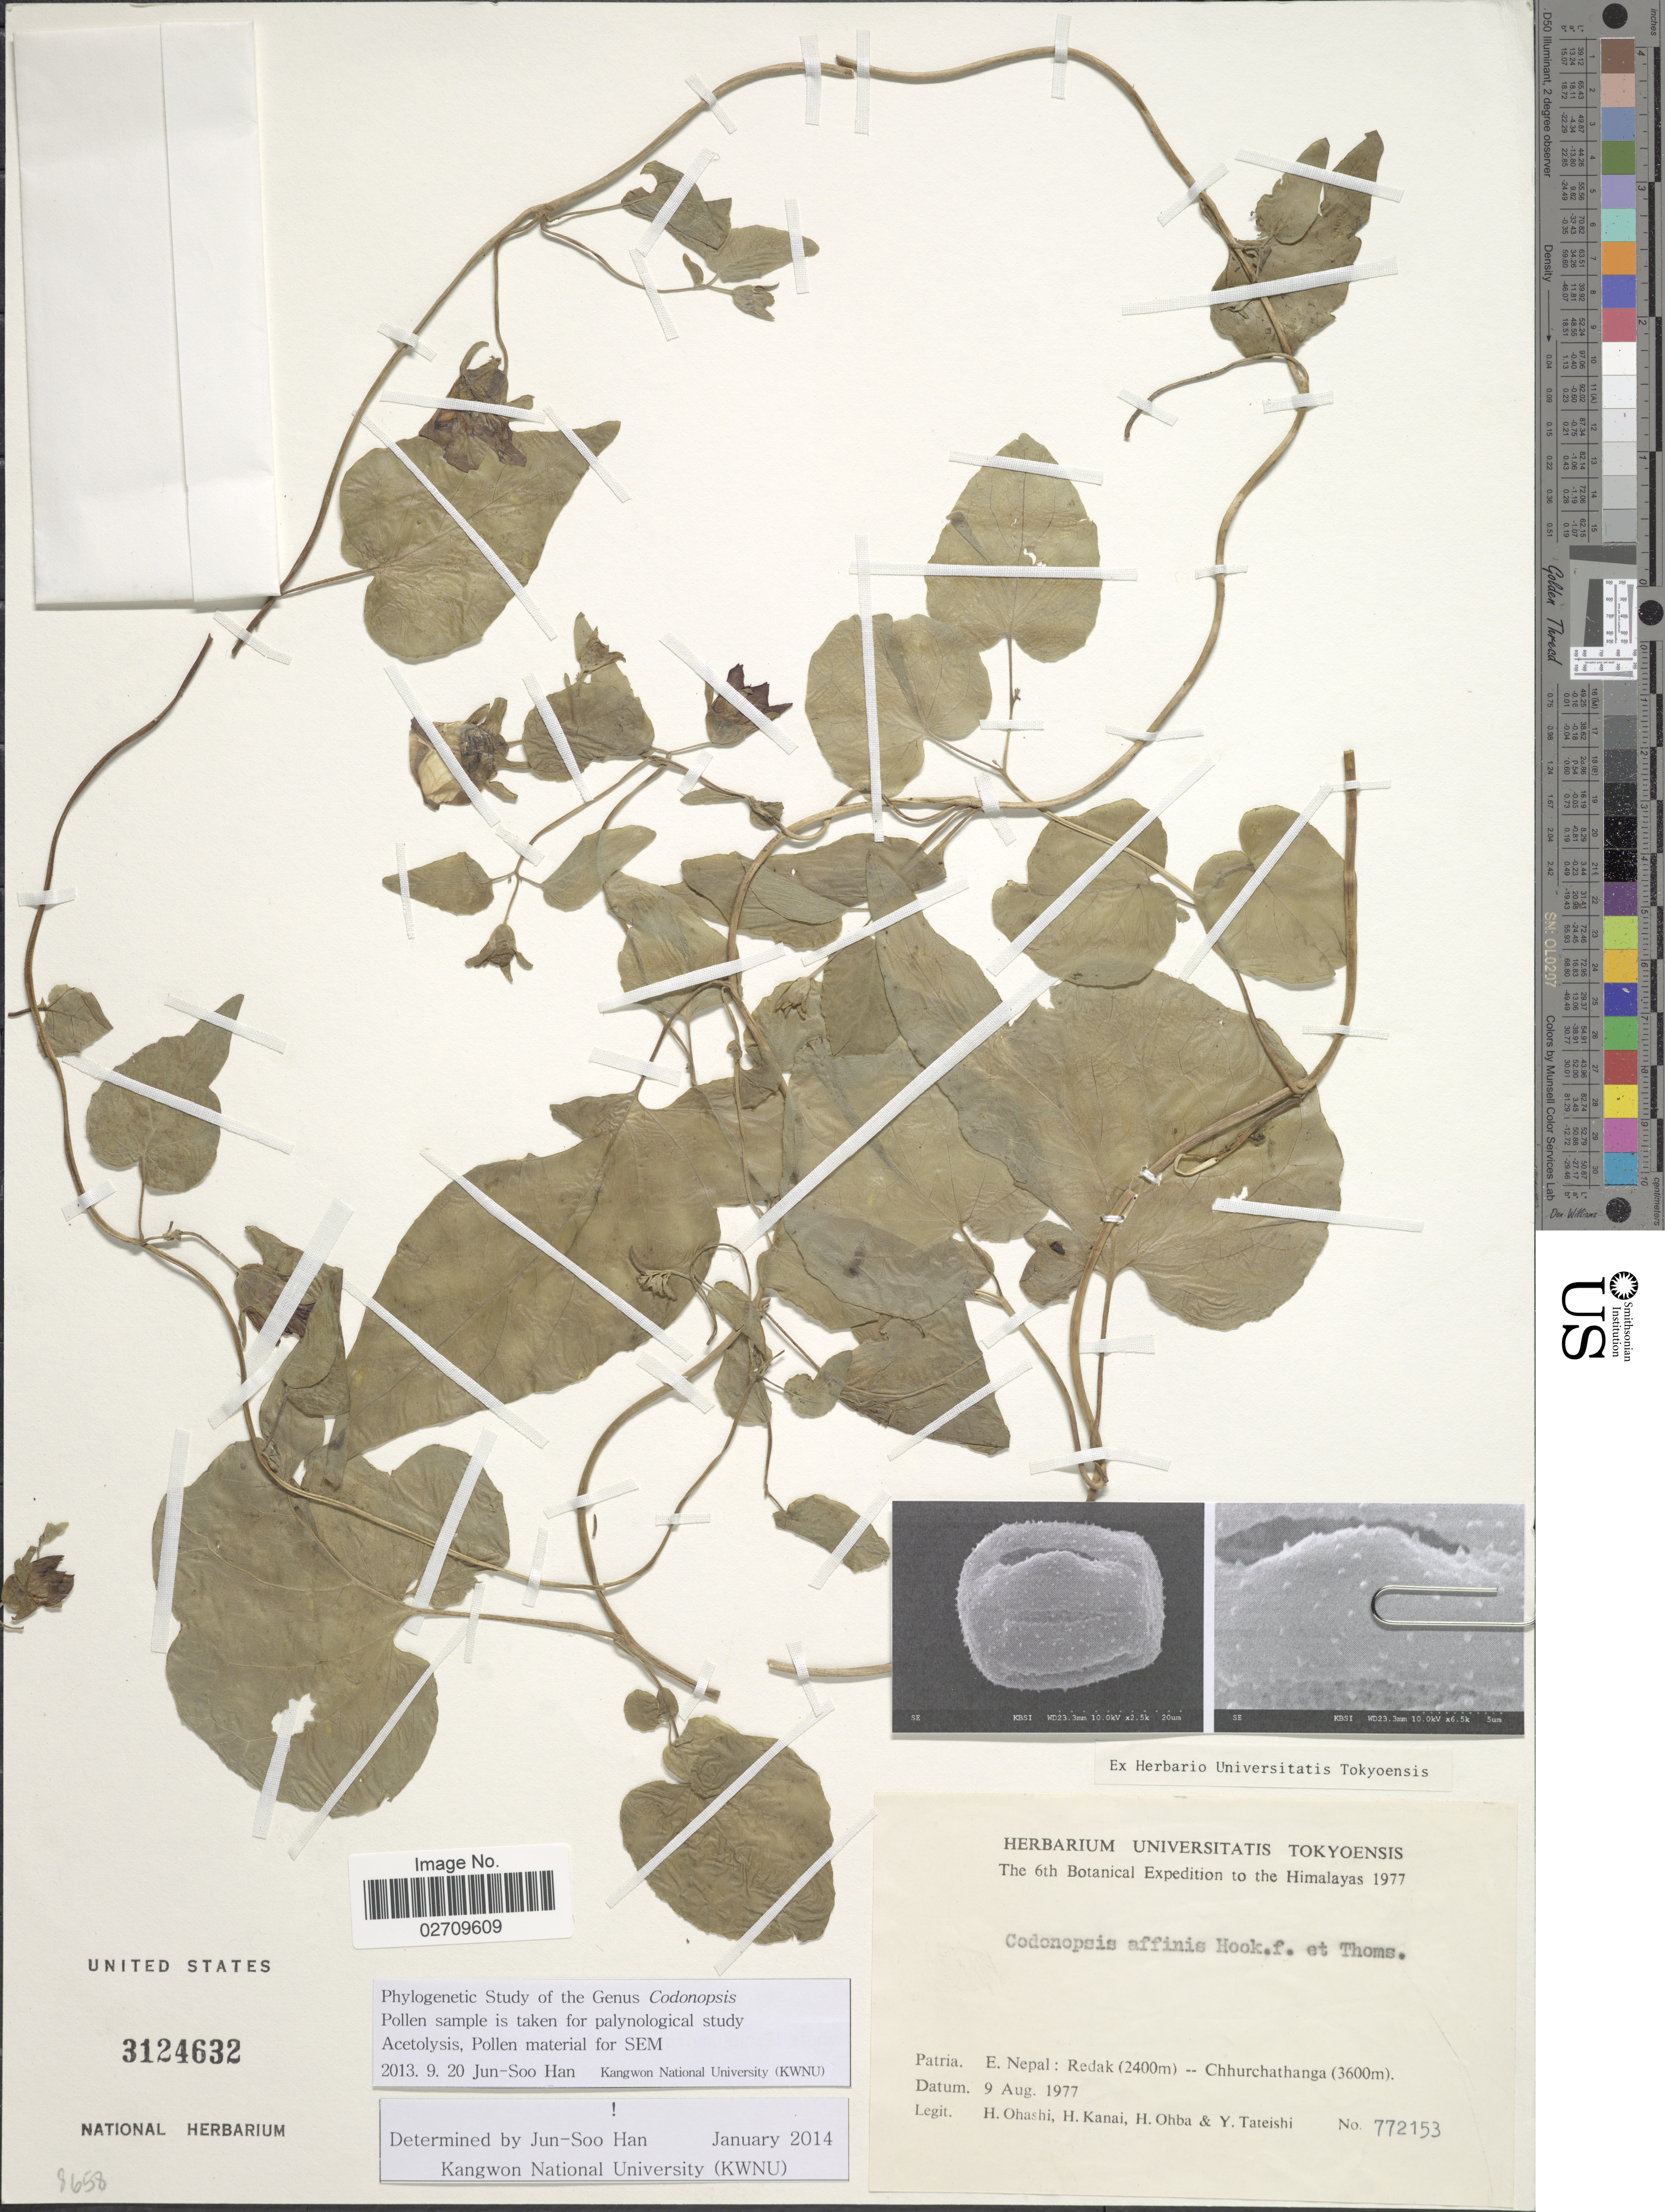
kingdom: Plantae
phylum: Tracheophyta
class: Magnoliopsida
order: Asterales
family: Campanulaceae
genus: Codonopsis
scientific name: Codonopsis affinis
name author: Hook. f. & Thomson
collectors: H. Ohashi, H. Kanai & Y. Tateishi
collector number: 772153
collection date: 1977-08-09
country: Nepal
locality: Himalayas, Patria. E. Nepal: Redak - Chhurchathanga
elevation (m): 2400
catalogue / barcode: US 3124632